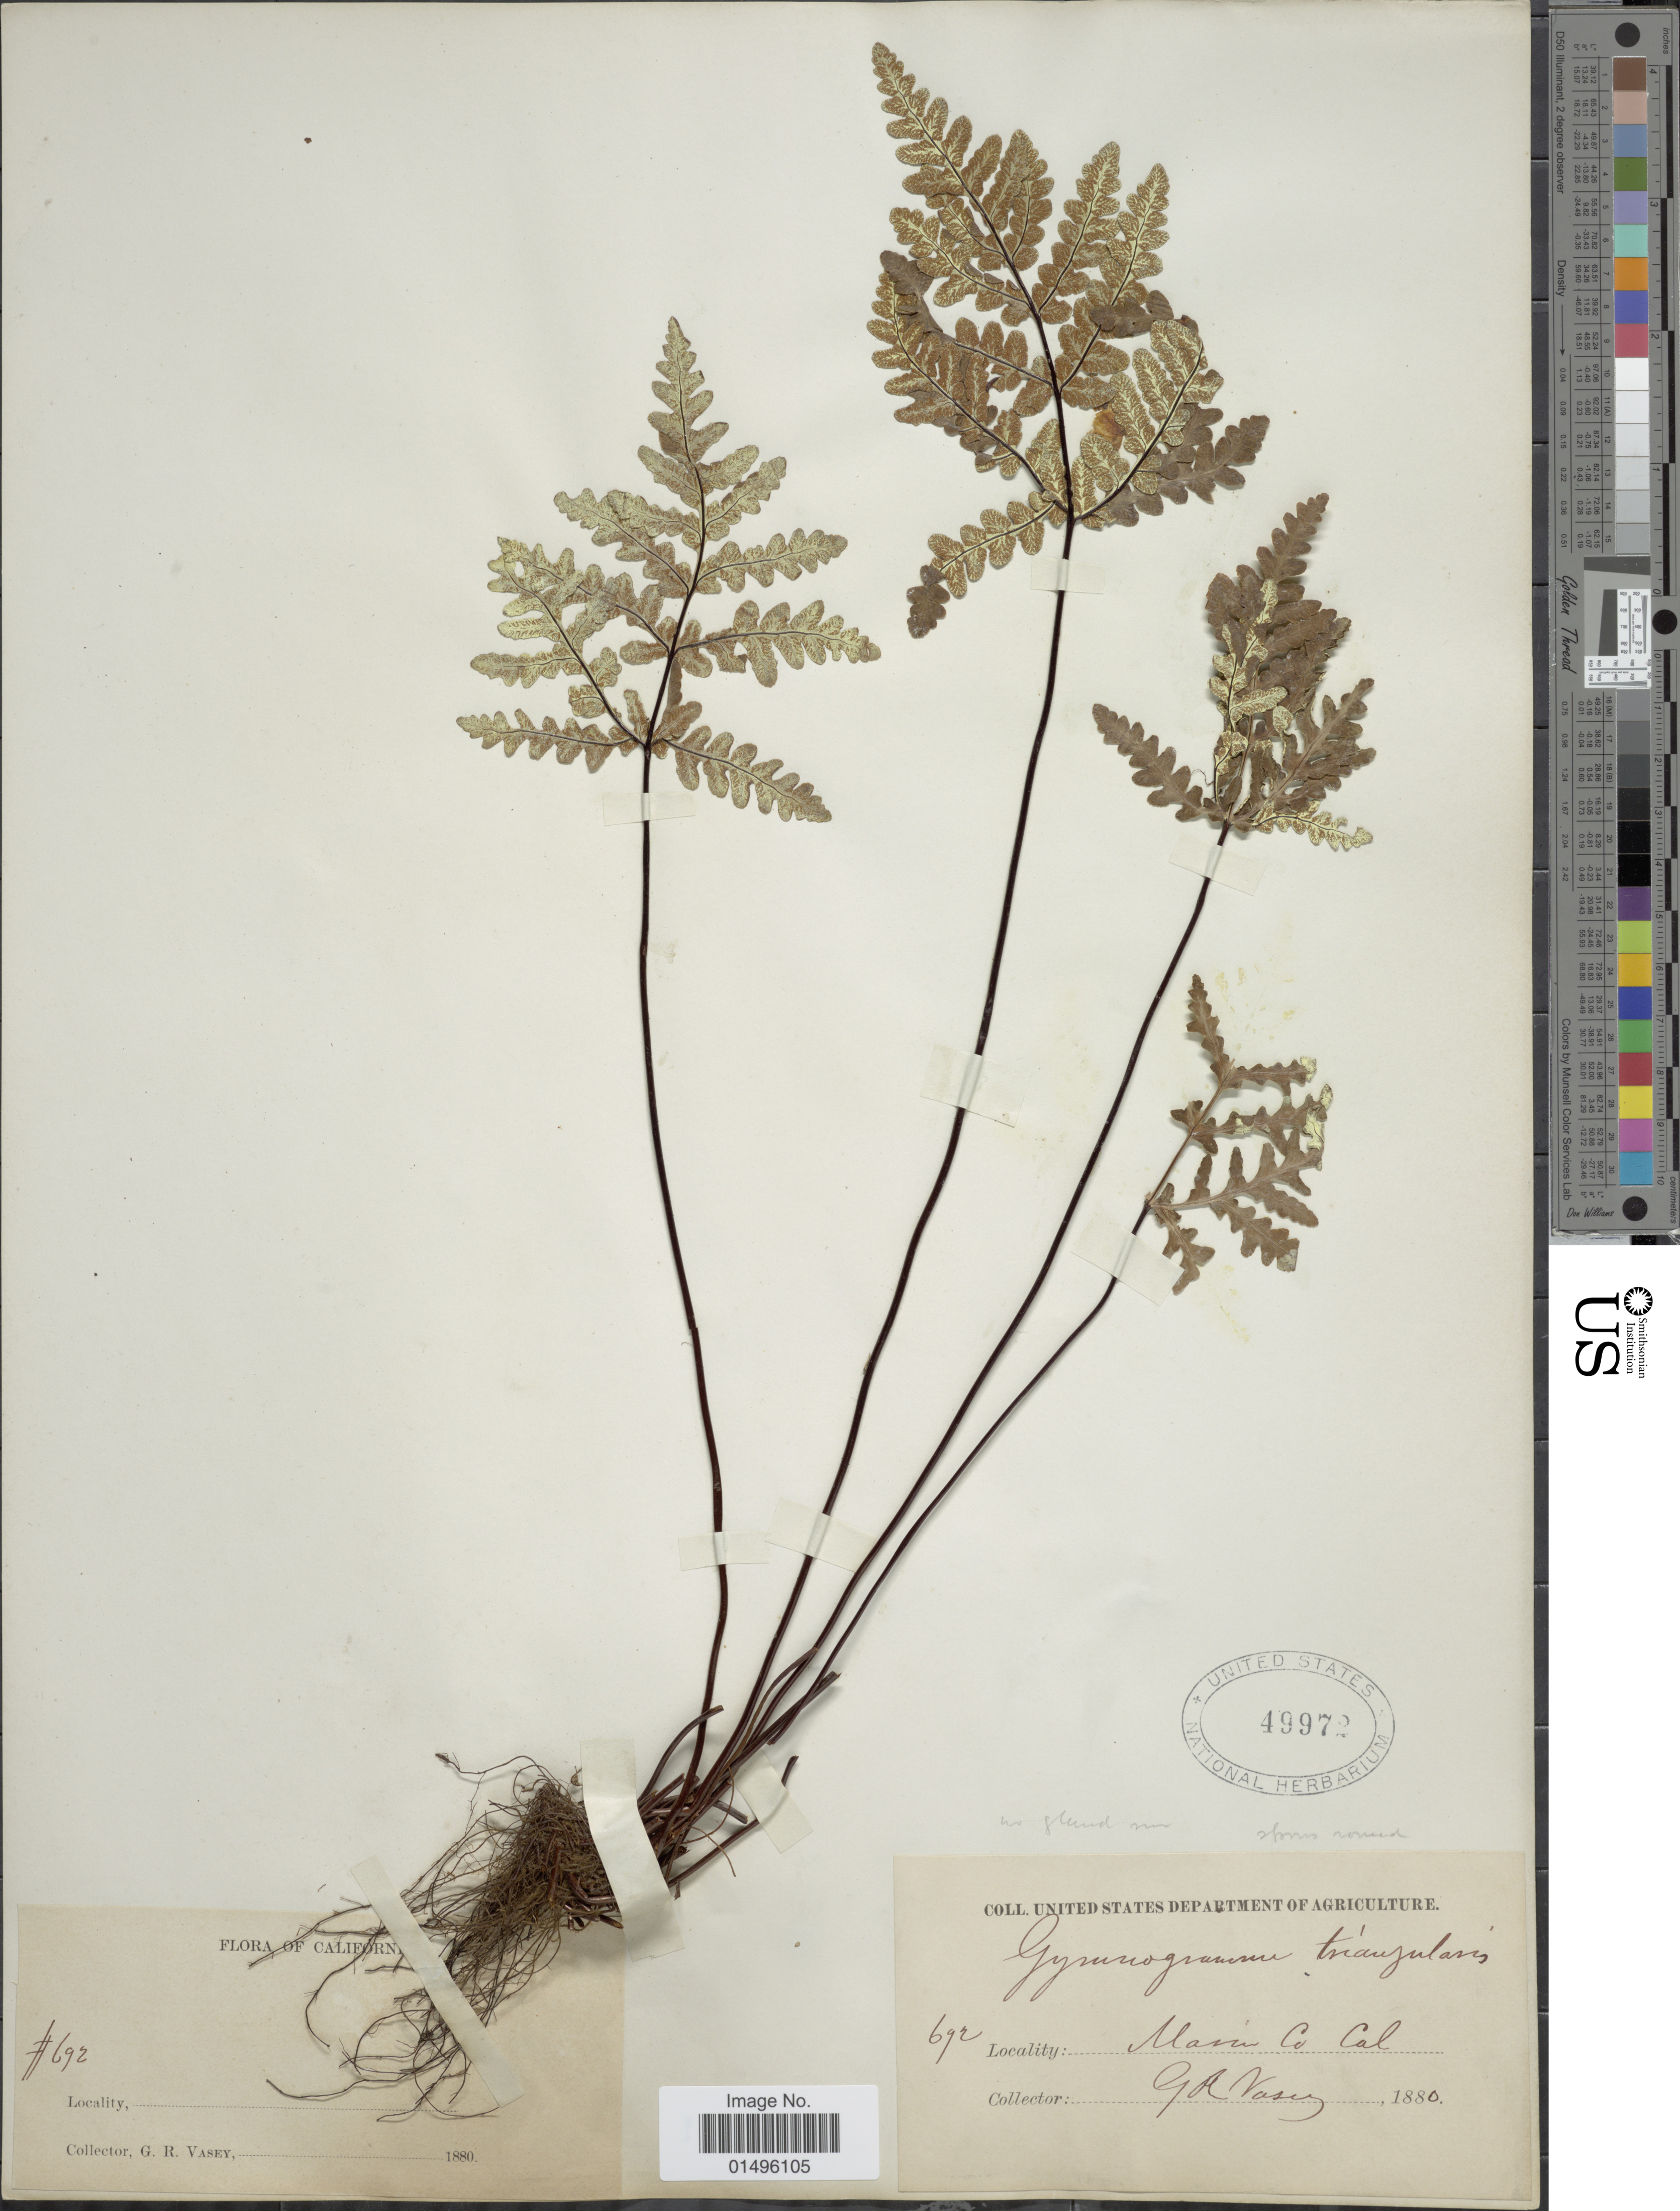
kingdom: Plantae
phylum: Tracheophyta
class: Polypodiopsida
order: Polypodiales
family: Pteridaceae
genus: Pentagramma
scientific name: Pentagramma triangularis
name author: (Kaulf.) Yatsk. et al.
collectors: G. R. Vasey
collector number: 692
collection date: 1880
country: United States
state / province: California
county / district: Marin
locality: California, Marin Co.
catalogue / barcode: US 49972